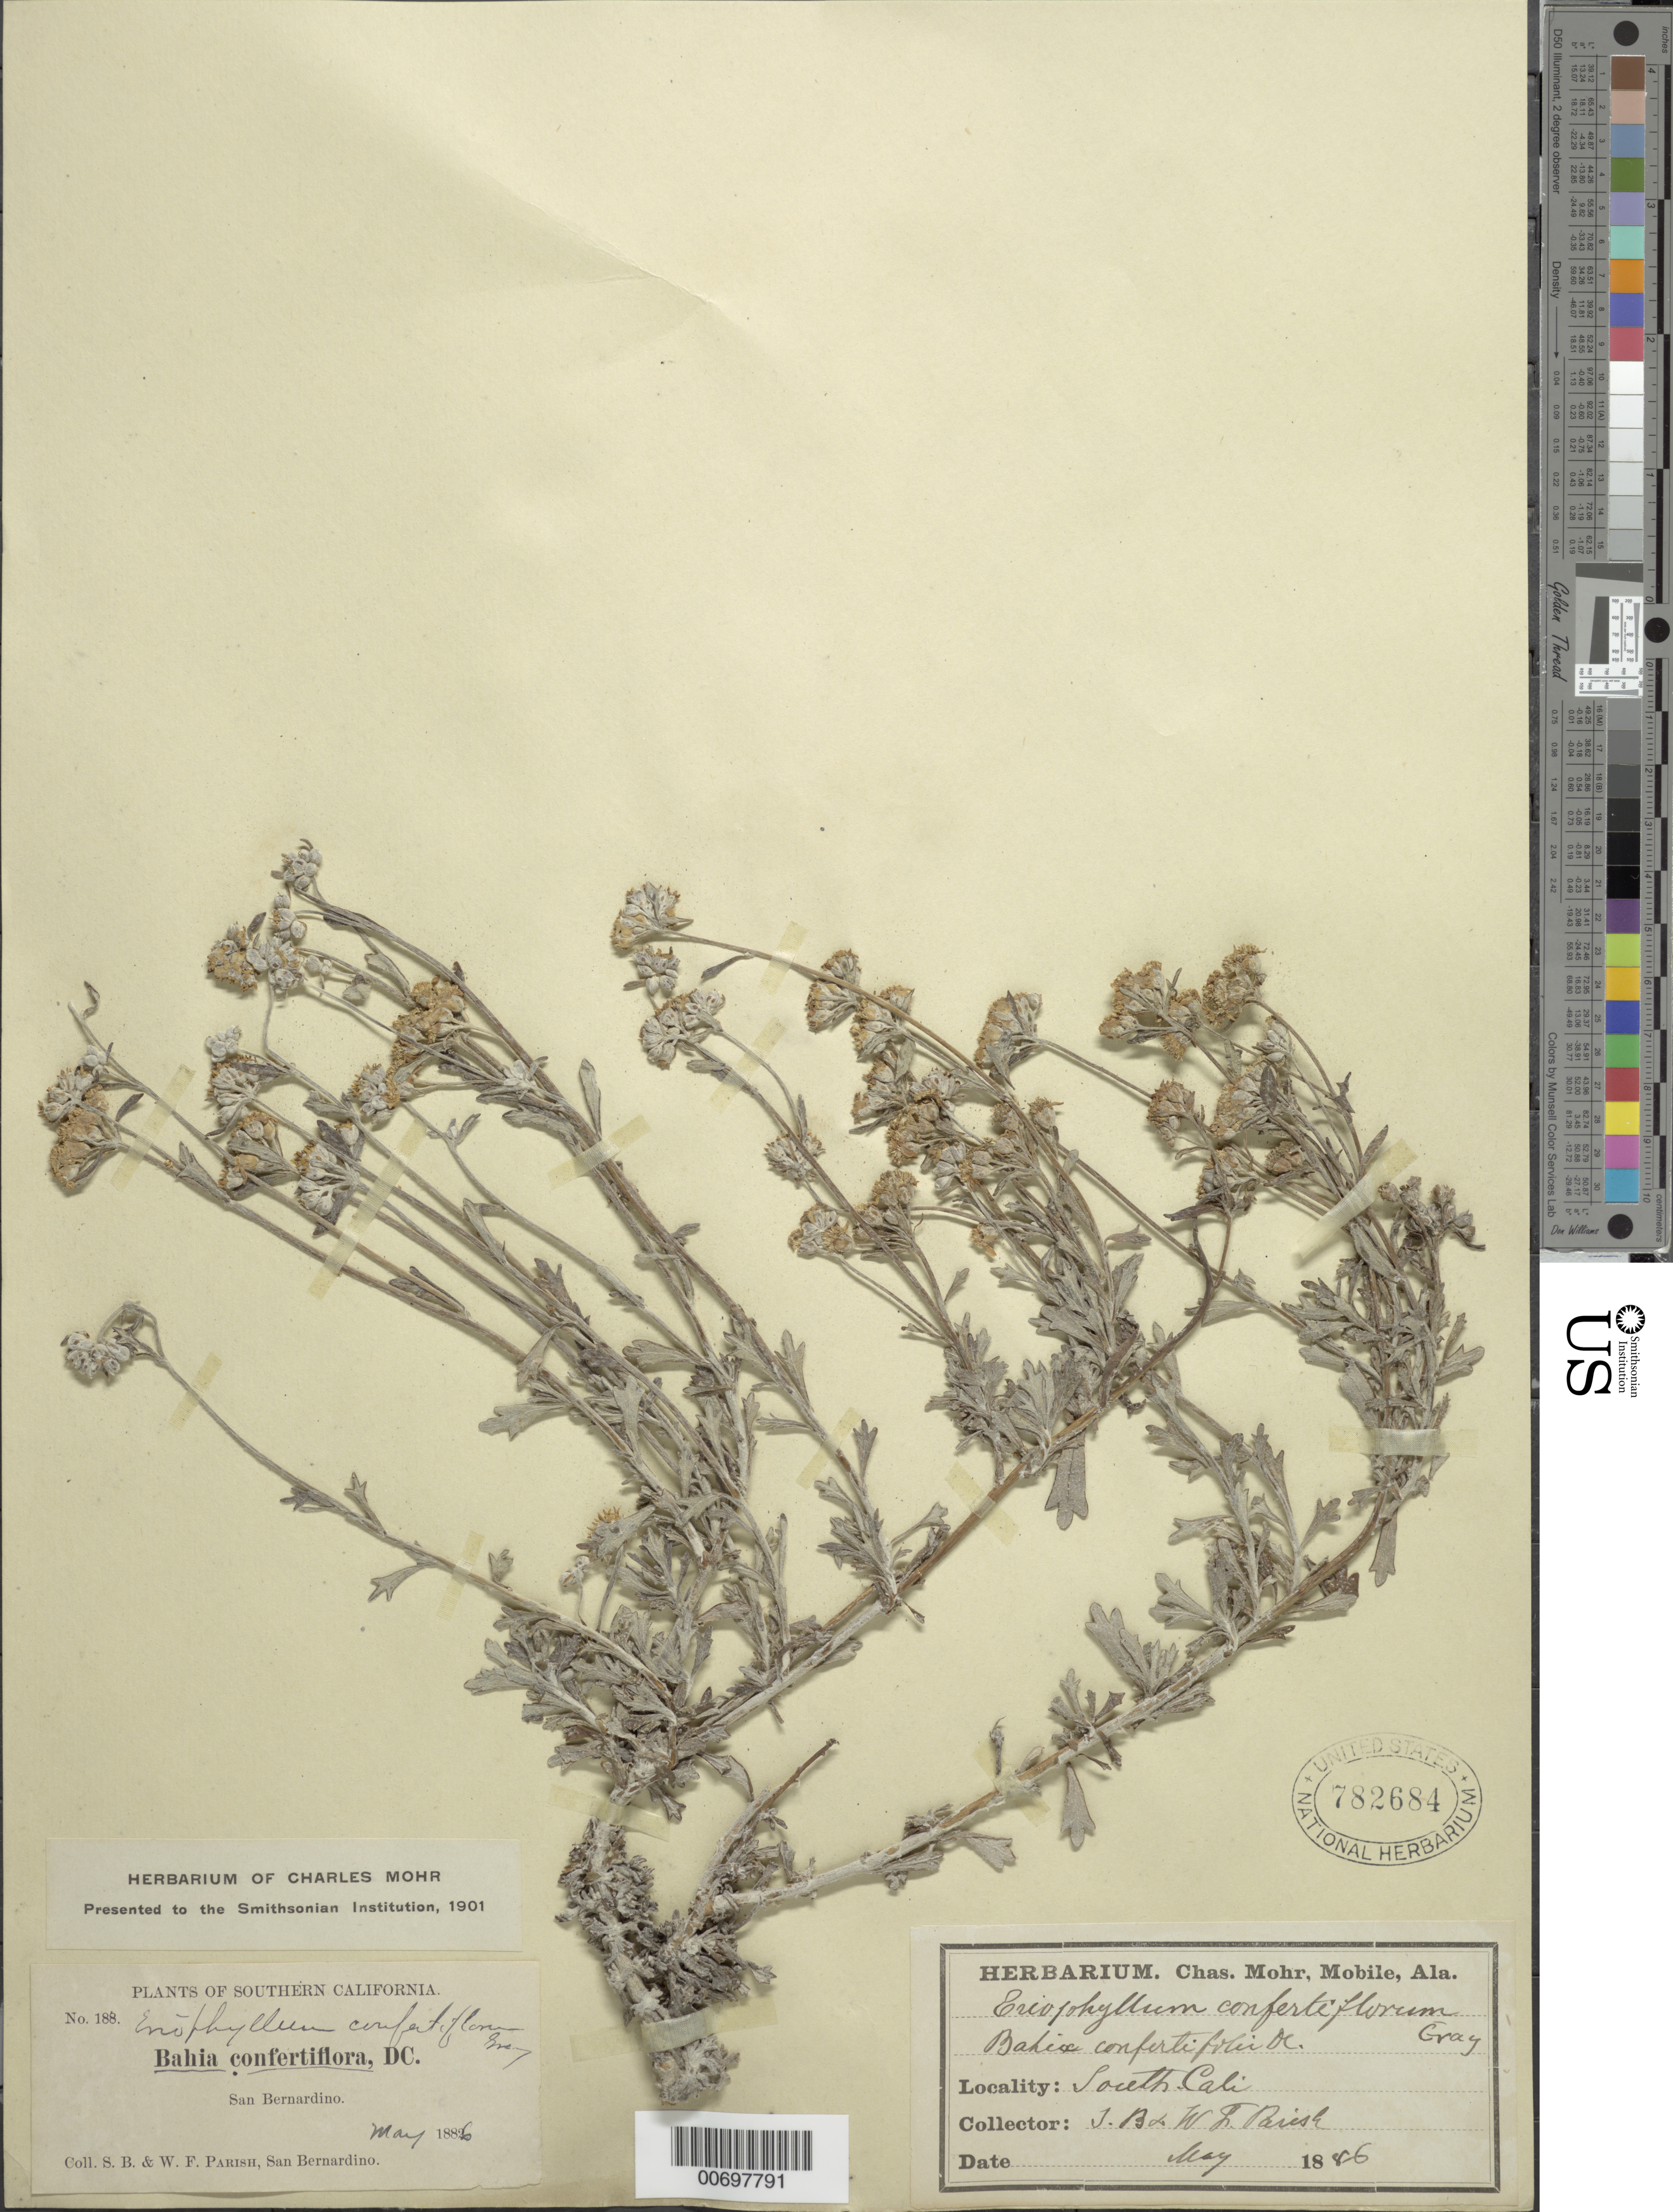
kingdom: Plantae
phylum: Tracheophyta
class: Magnoliopsida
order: Asterales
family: Asteraceae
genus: Eriophyllum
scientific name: Eriophyllum confertiflorum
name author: (DC.) A. Gray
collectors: S. B. Parish & W. F. Parish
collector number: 188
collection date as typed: May 1886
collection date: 1886-05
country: United States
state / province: California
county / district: San Bernardino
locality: San Bernardino.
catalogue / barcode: US 782684